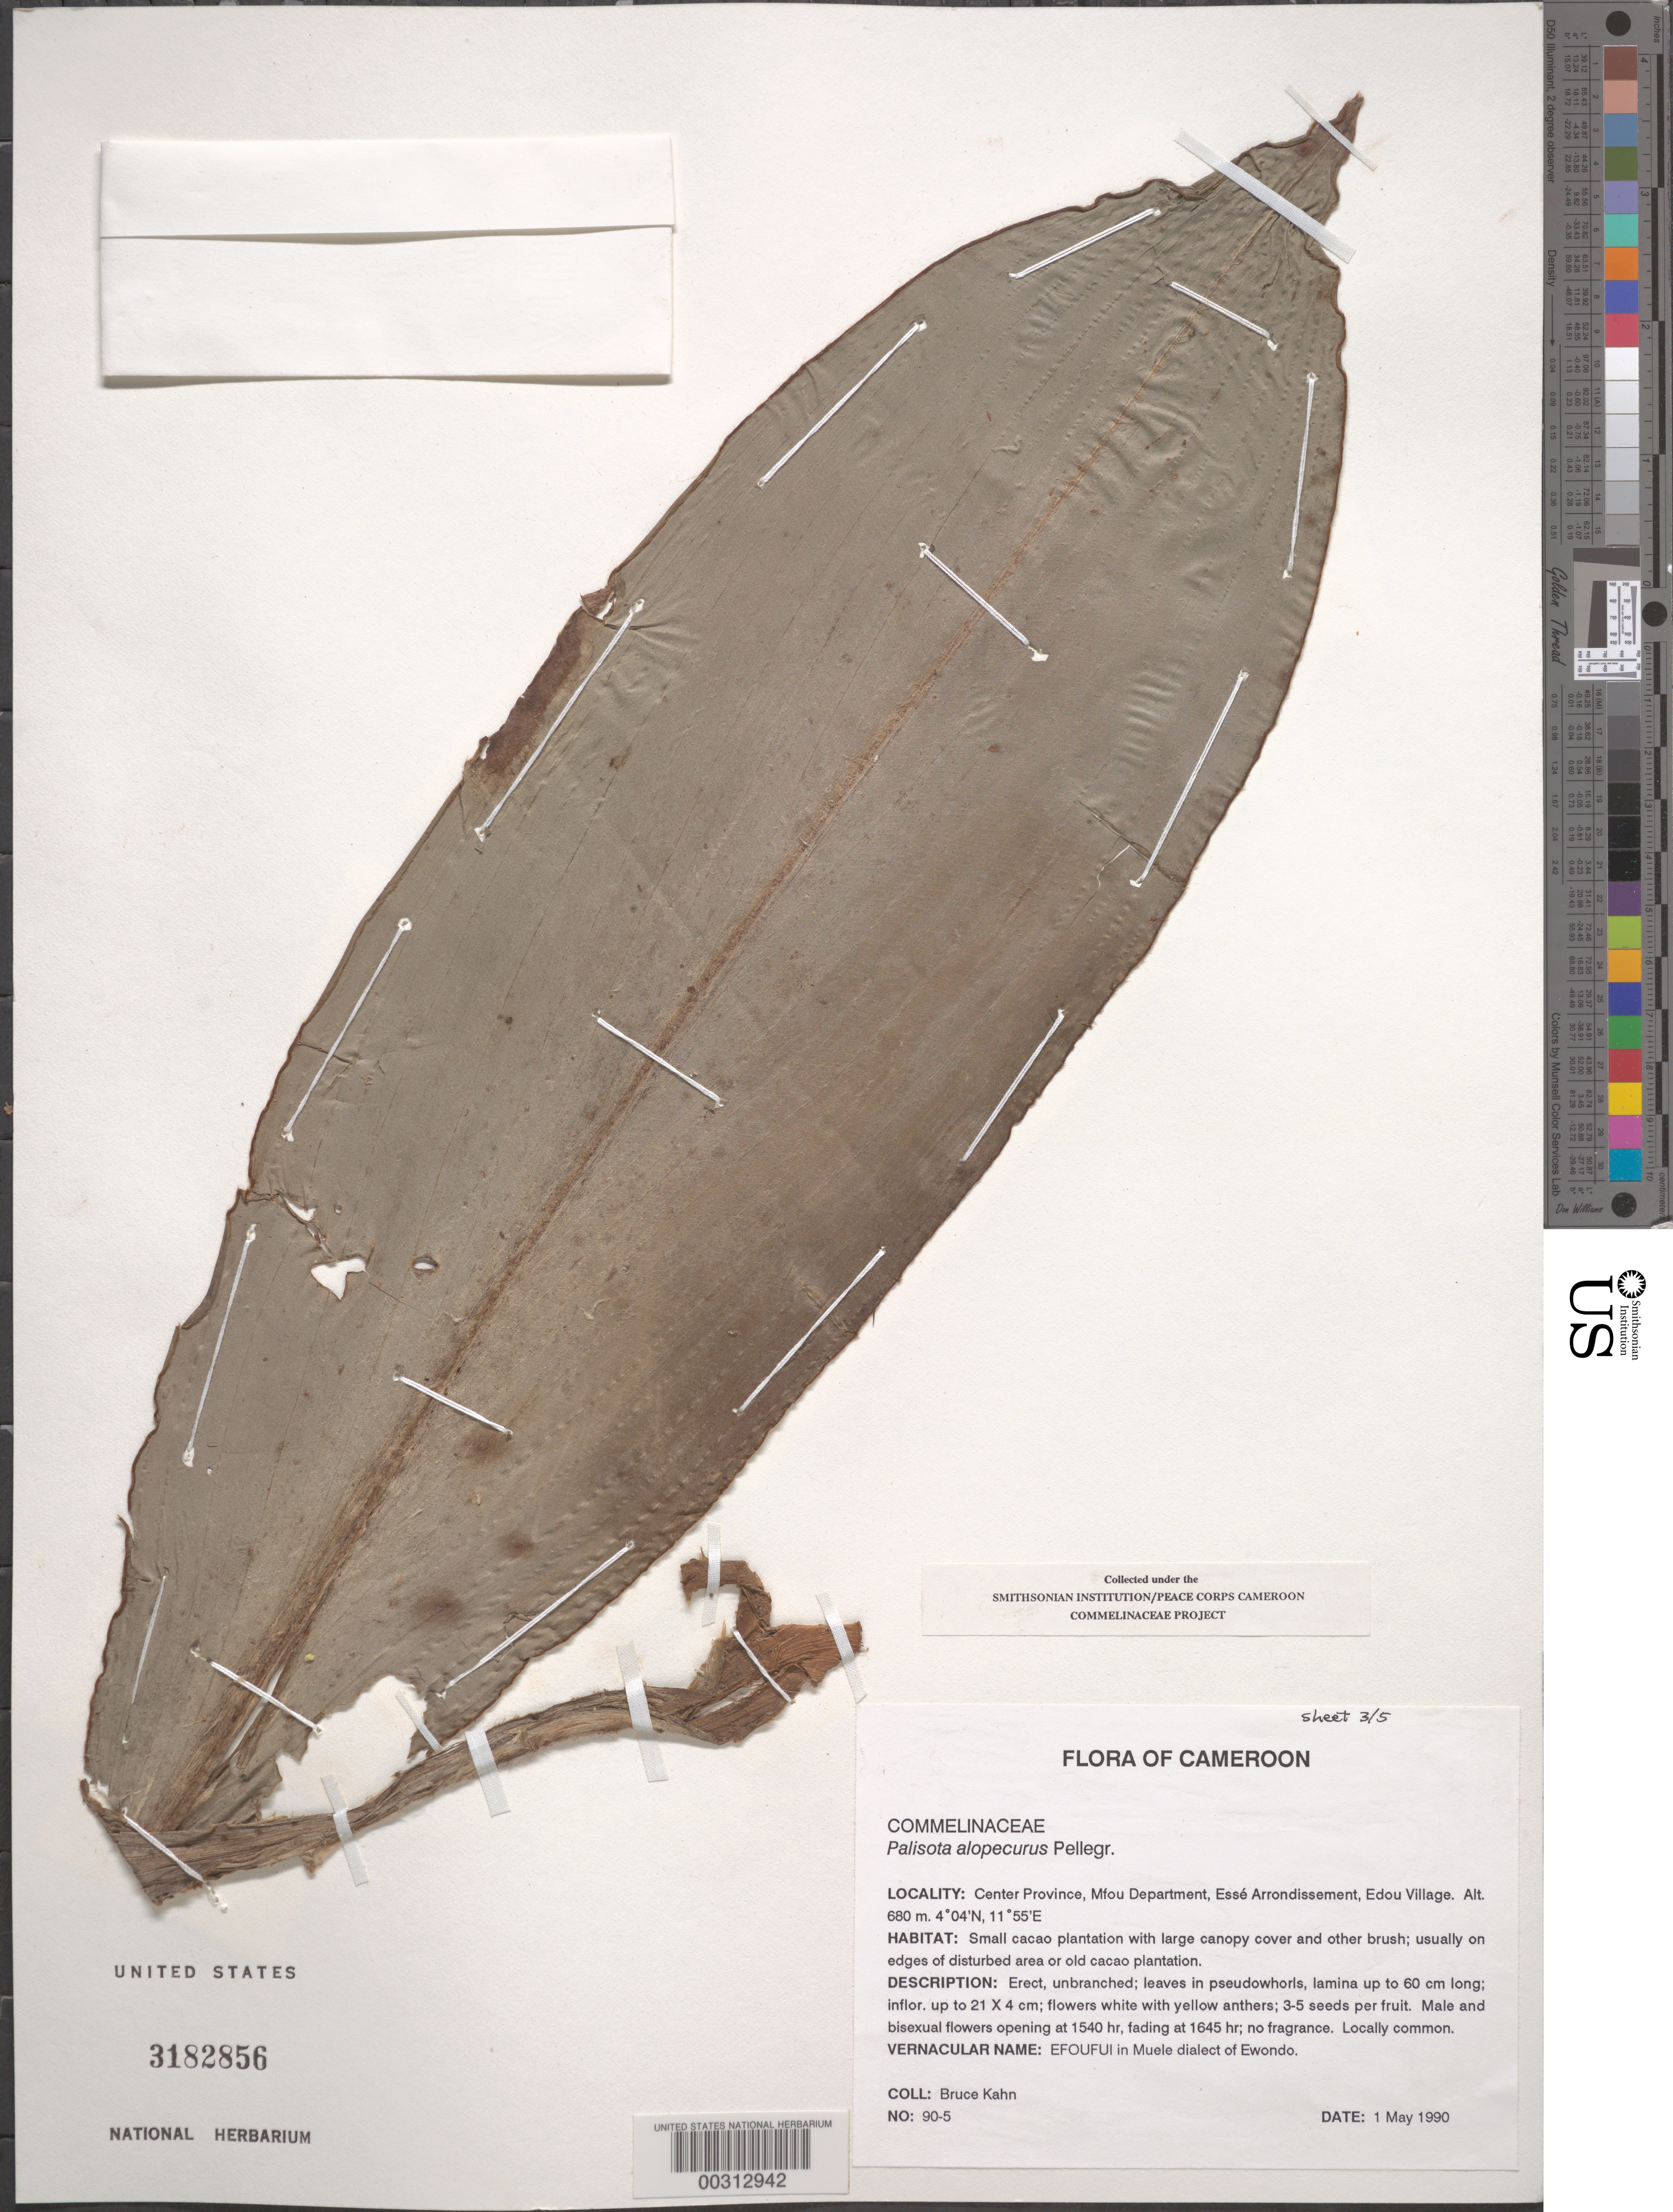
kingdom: Plantae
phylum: Tracheophyta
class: Liliopsida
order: Commelinales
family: Commelinaceae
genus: Palisota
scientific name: Palisota alopecurus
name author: Pellegr.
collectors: B. Kahn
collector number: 90-5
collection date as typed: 01 May 1990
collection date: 1990-05-01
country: Cameroon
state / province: Centre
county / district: Méfou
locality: Esse arrondissement, edou village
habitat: Small cacao plantation with large canopy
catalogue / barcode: US 3182856